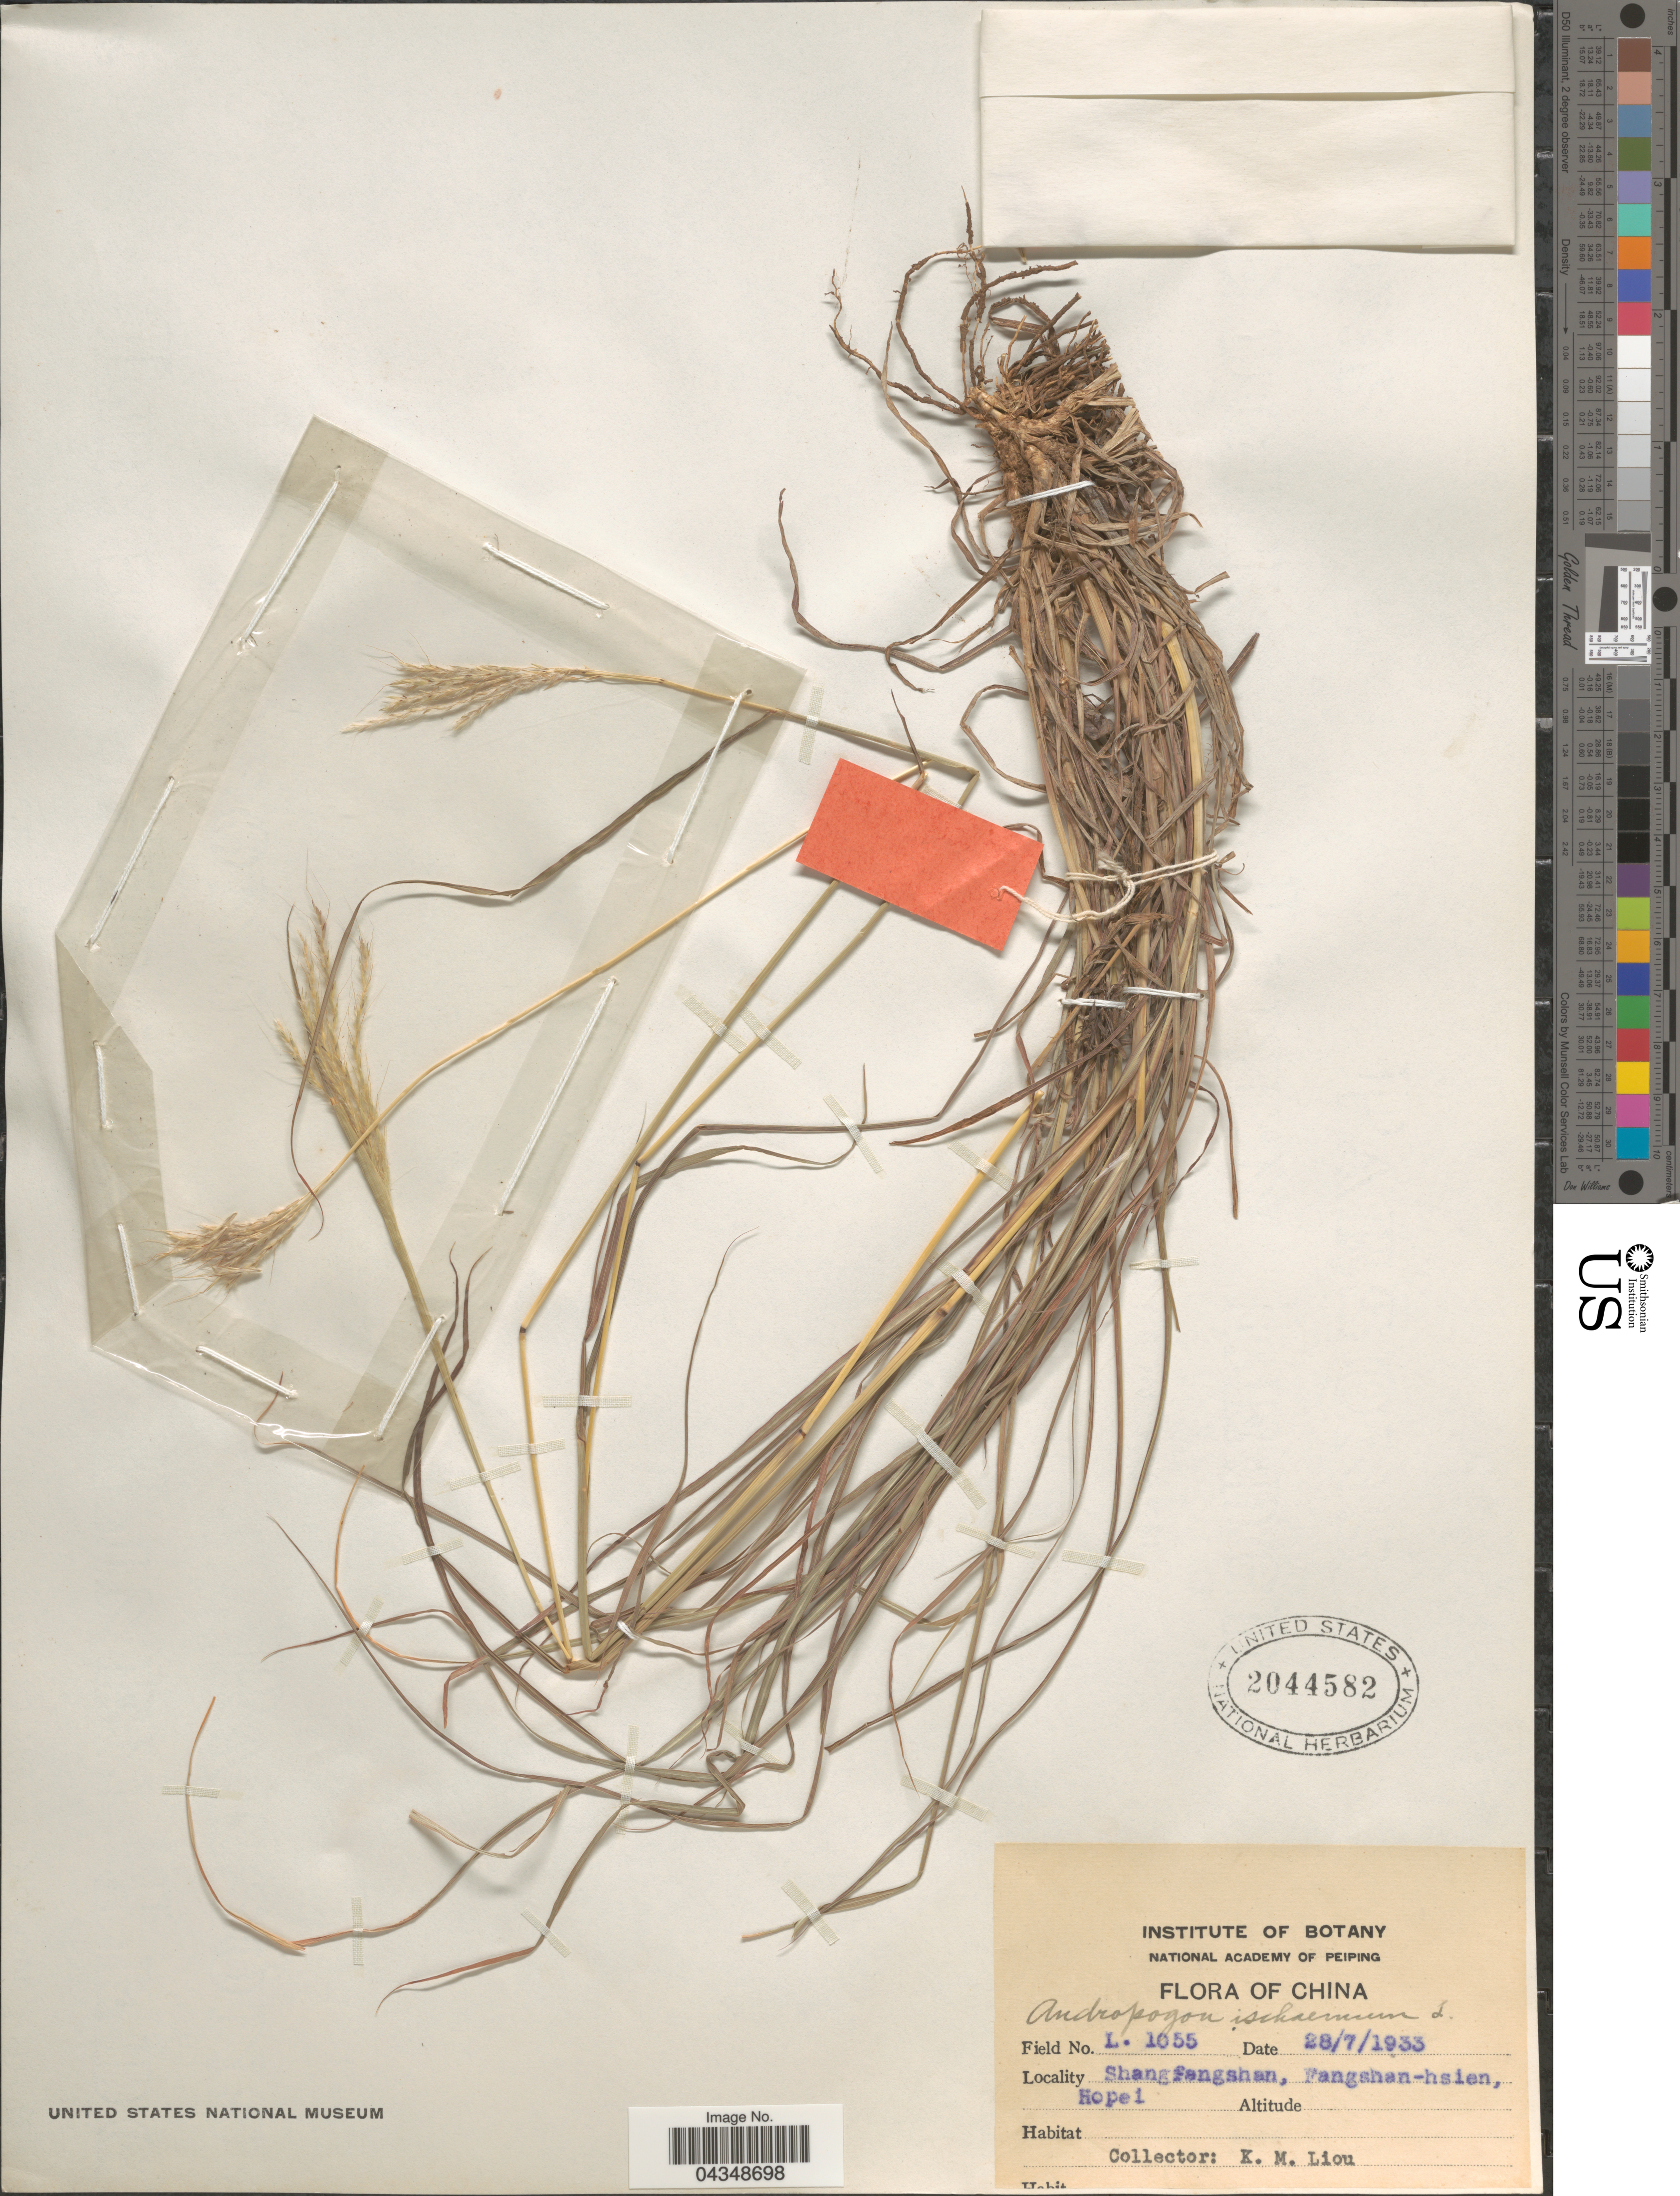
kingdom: Plantae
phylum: Tracheophyta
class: Liliopsida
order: Poales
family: Poaceae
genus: Bothriochloa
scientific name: Bothriochloa ischaemum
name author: (L.) Keng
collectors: K. M. Liou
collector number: L. 1055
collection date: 1933-07-28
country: China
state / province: Hebei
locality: Shangfangshan, Fangshan-hsien, Hopei.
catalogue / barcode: US 2044582